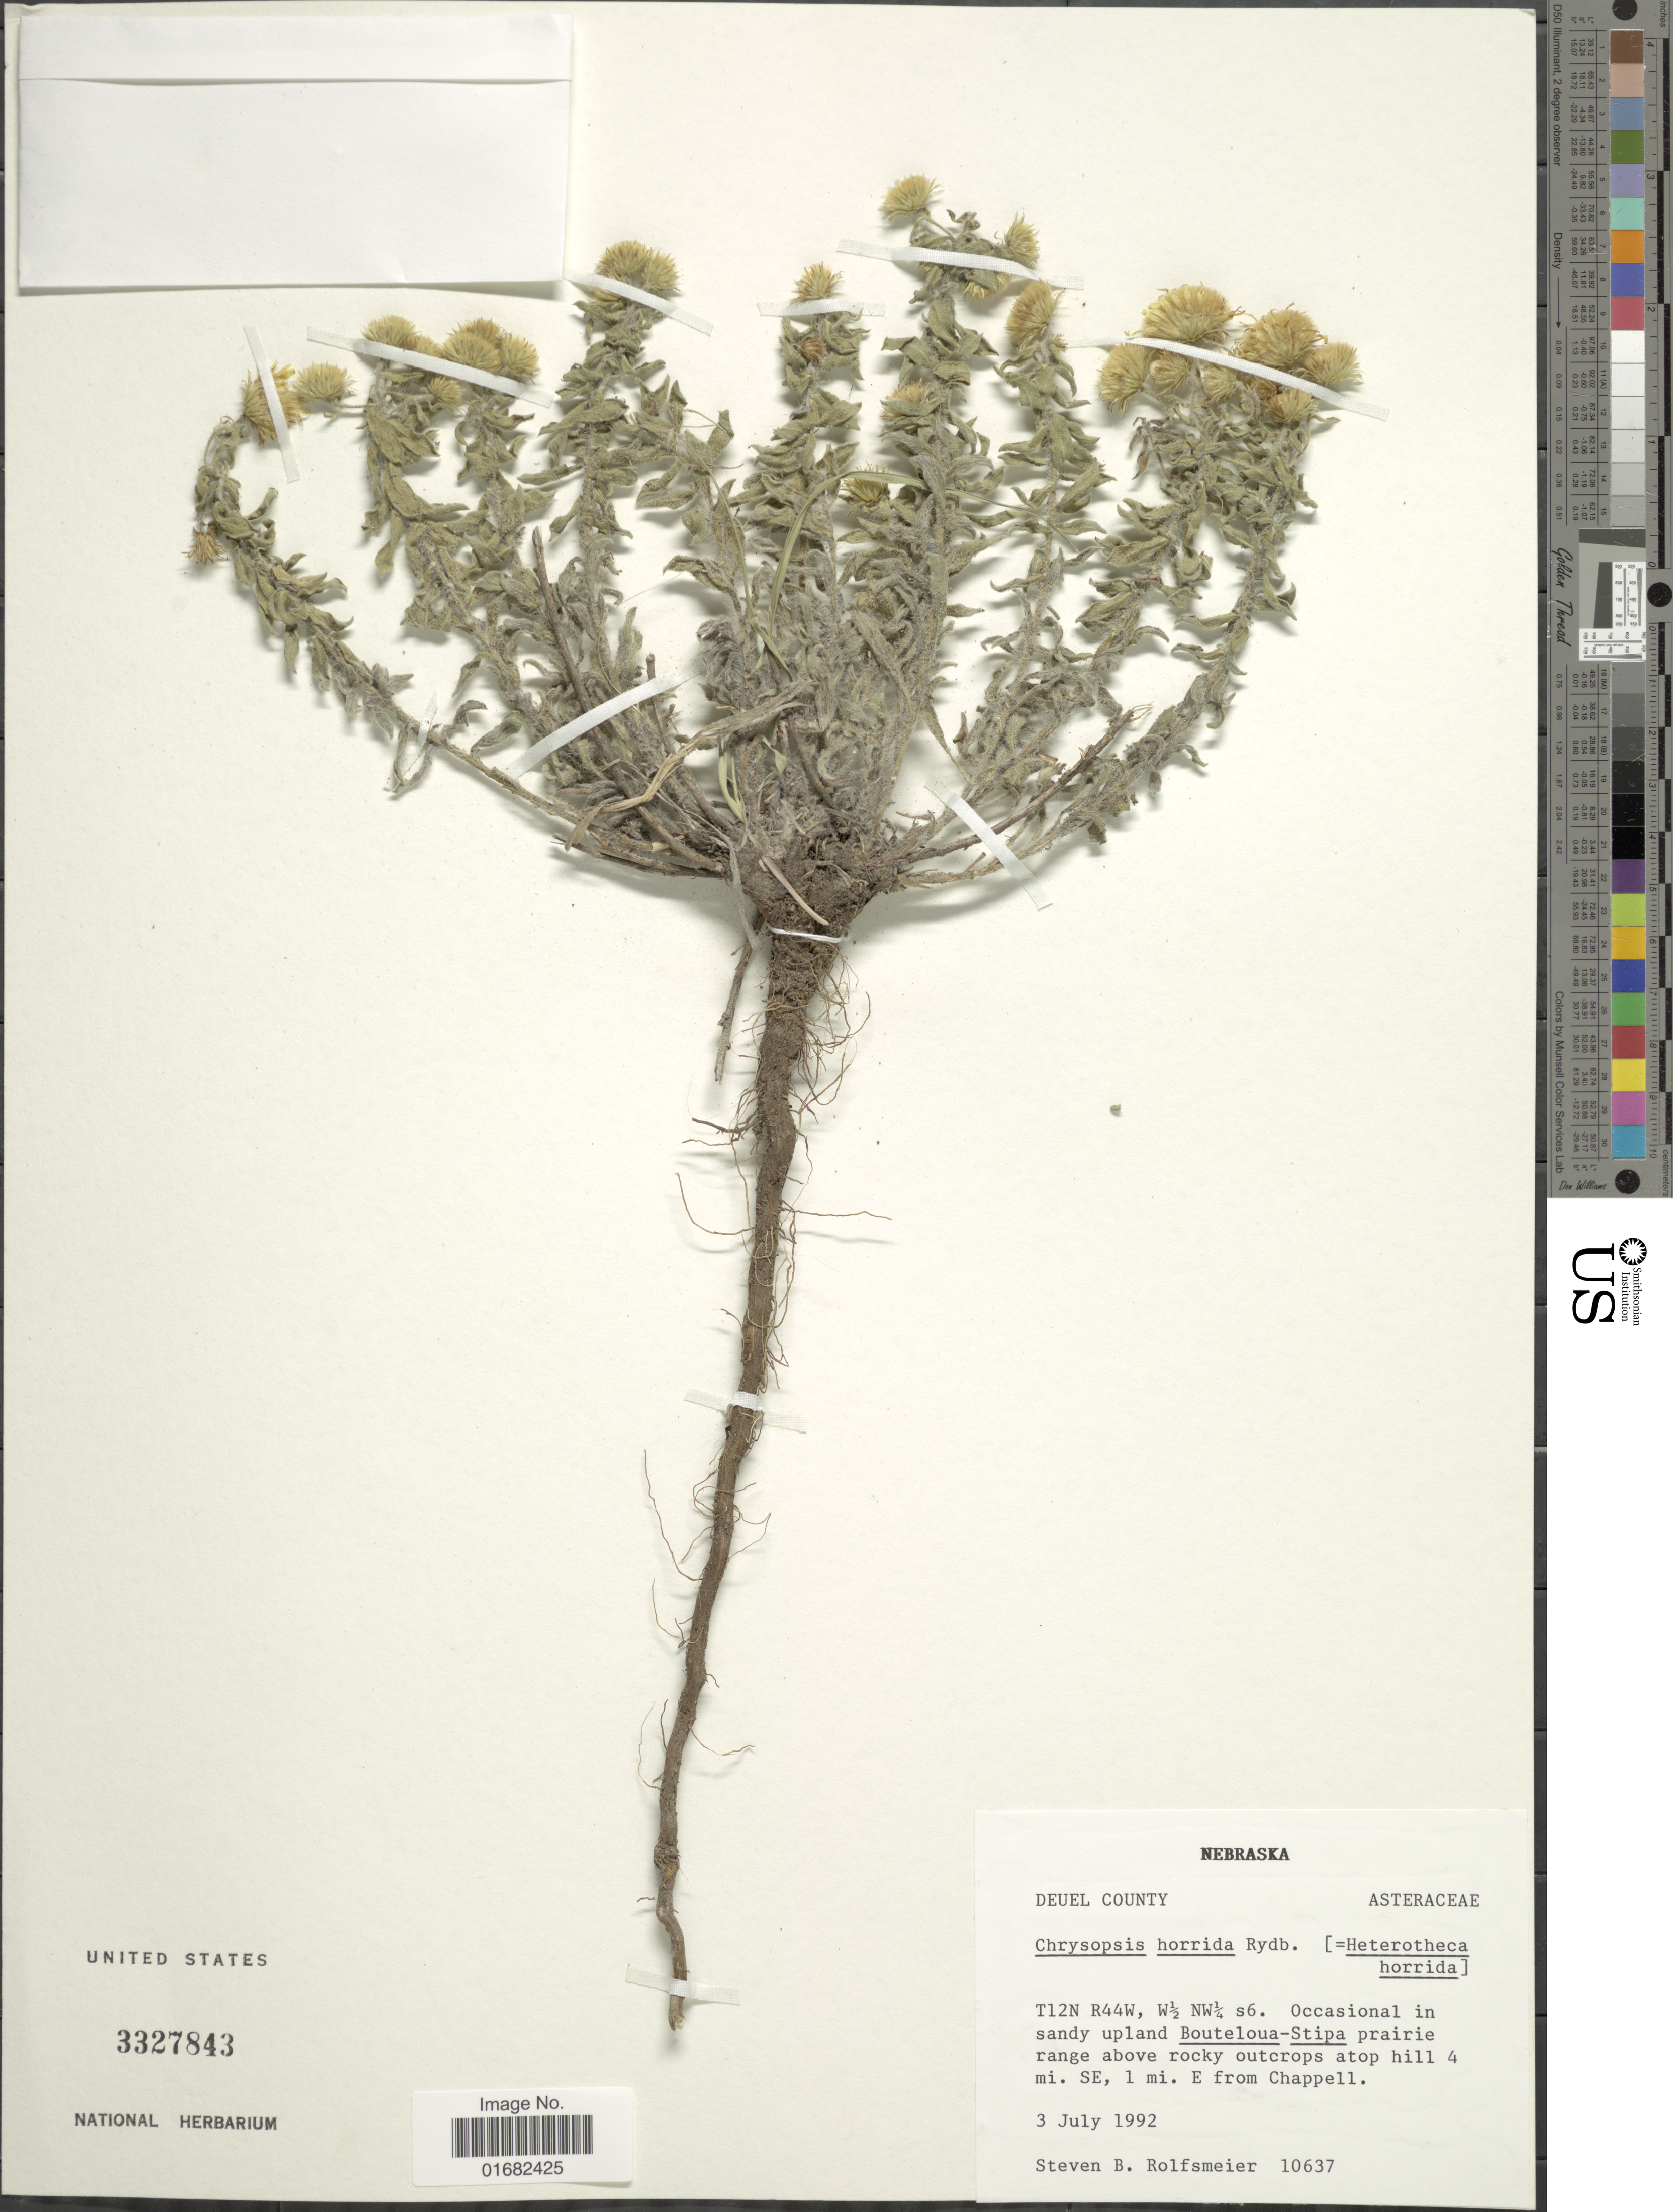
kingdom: Plantae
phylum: Tracheophyta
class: Magnoliopsida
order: Asterales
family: Asteraceae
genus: Heterotheca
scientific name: Heterotheca horrida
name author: (Rydb.) V.L. Harms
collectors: S. Rolfsmeier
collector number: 10637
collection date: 1992-07-03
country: United States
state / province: Nebraska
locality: Deuel County. T12N, W½ NW¼ s6. atop hill 4 mi. SE, 1 mi. E from Chappell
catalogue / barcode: US 3327843